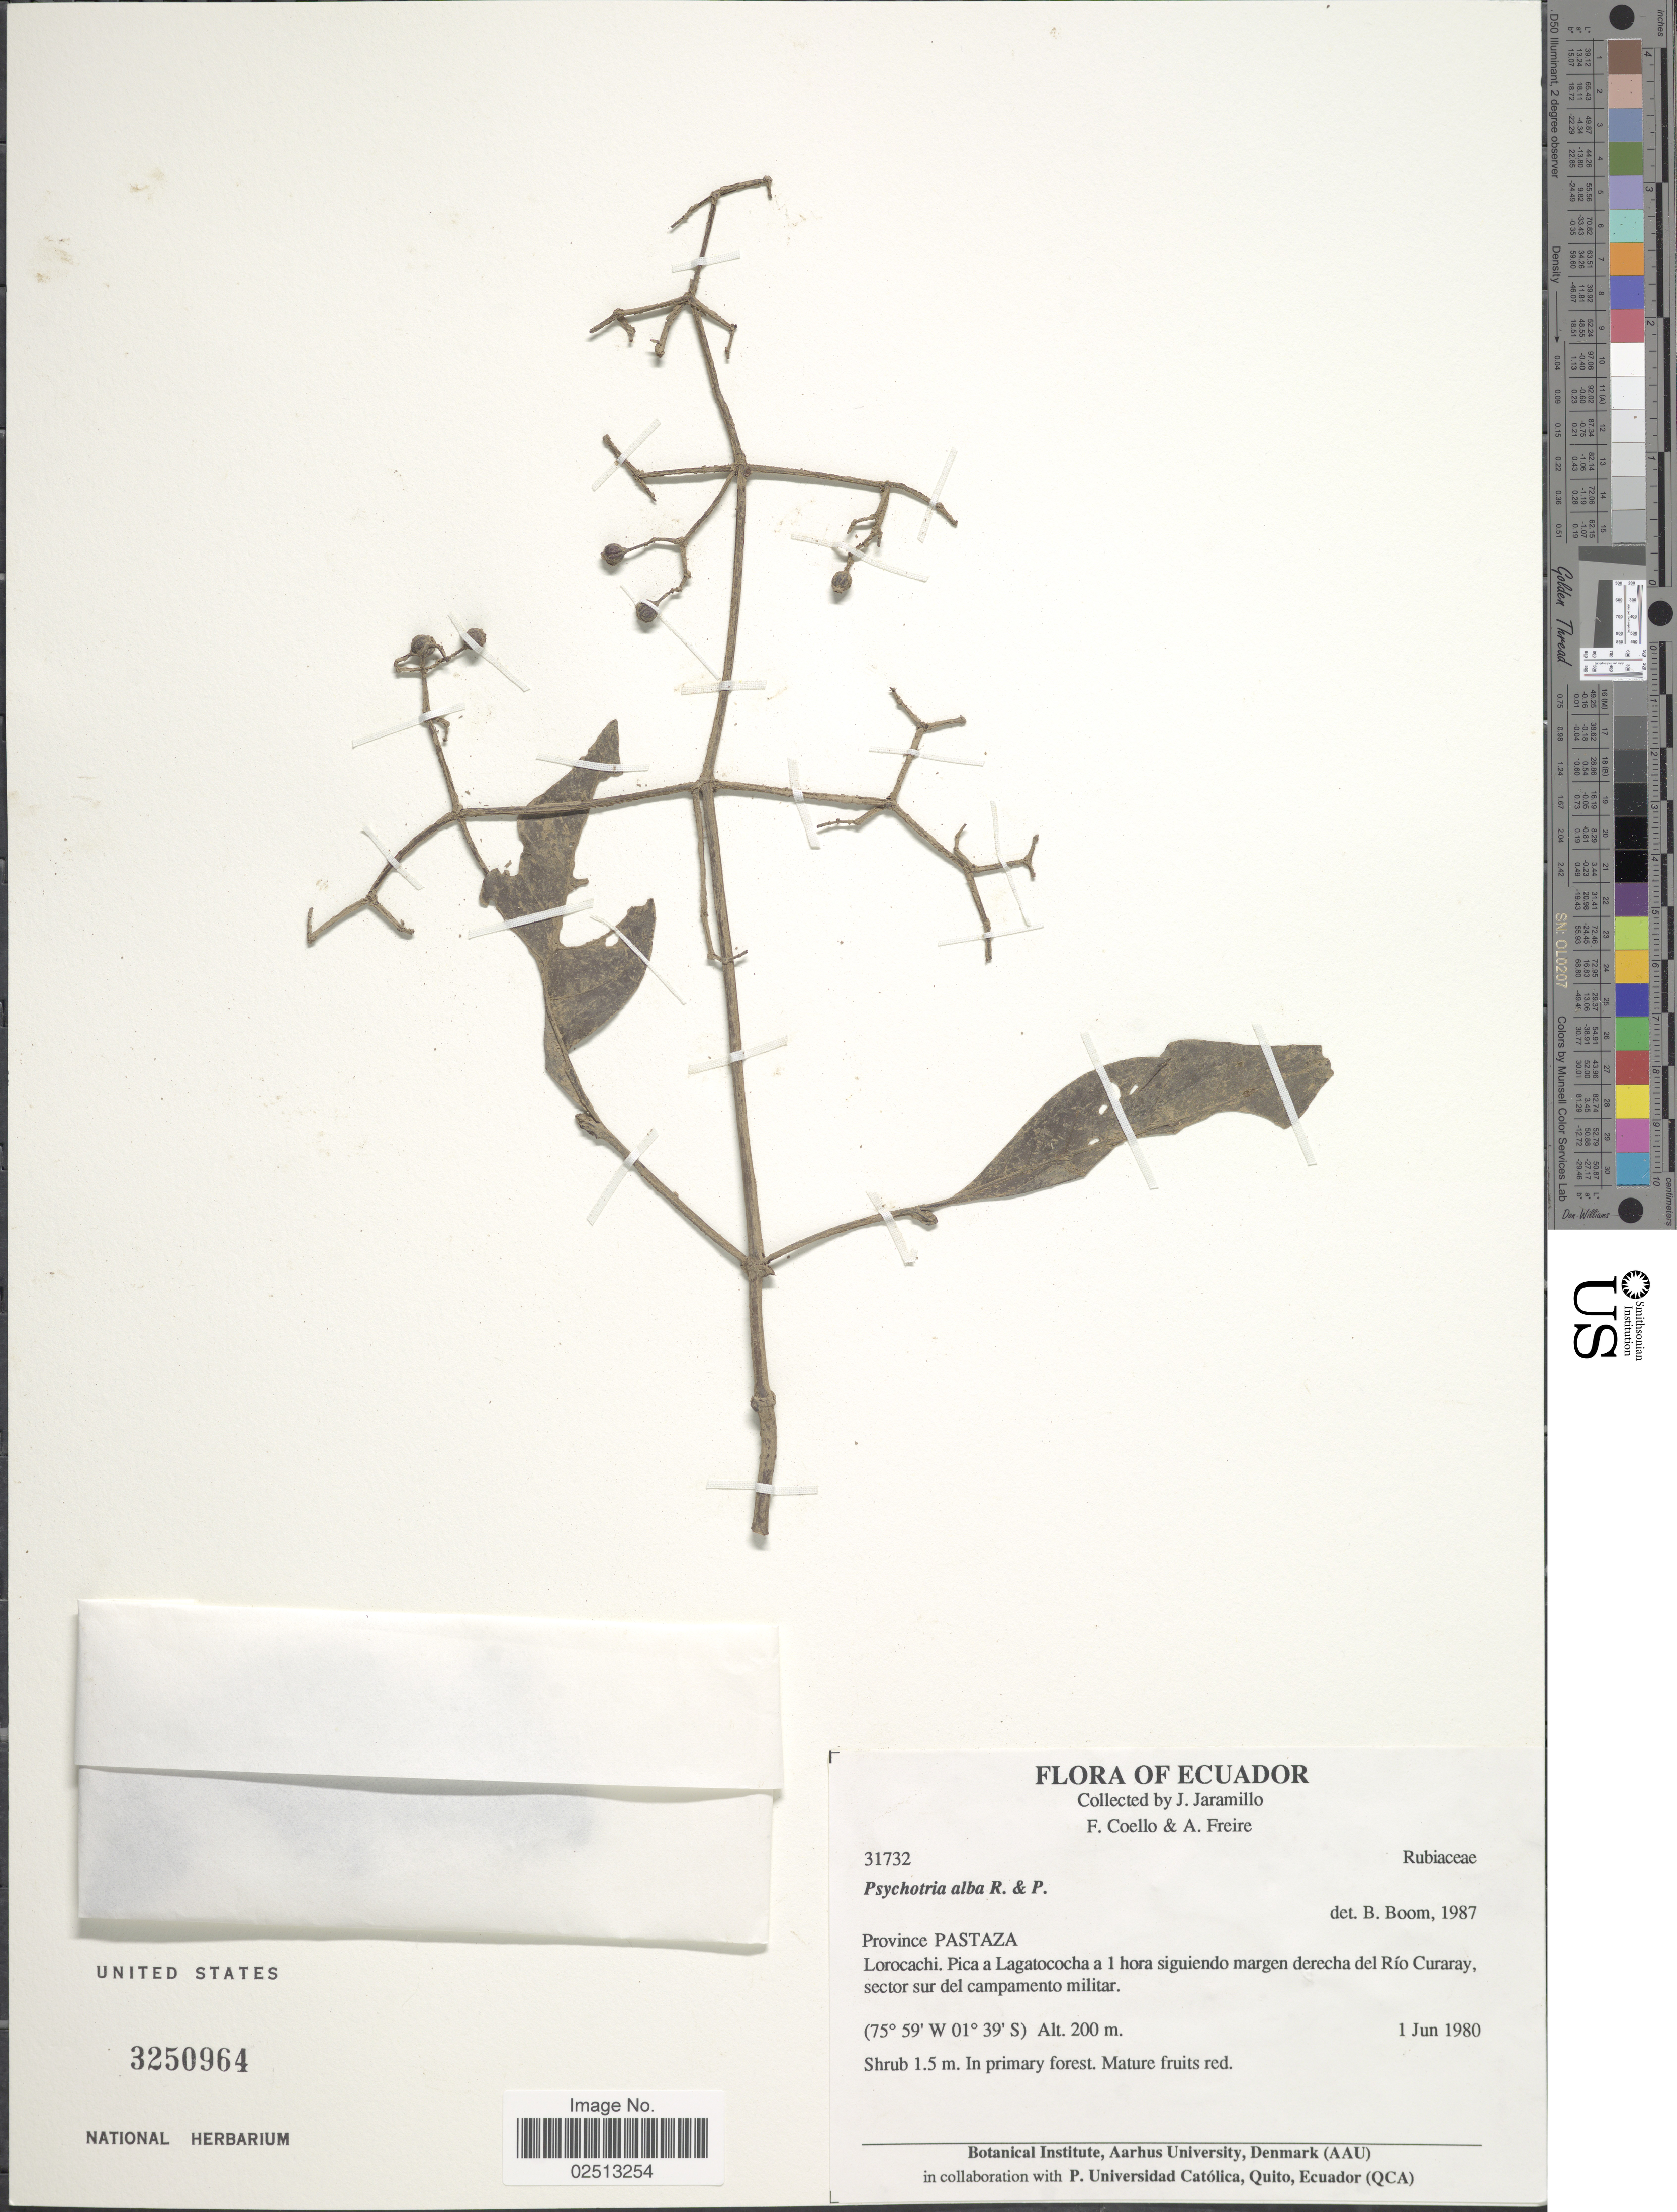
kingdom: Plantae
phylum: Tracheophyta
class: Magnoliopsida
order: Gentianales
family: Rubiaceae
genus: Psychotria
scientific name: Psychotria alba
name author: Ruiz & Pav.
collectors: J. Jaramillo, F. Coelho & A. Freire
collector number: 31732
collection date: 1980-06-01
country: Ecuador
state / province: Pastaza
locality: Province Pastaza, Lorocachi. Pica a Lagatococha a 1 hora siguiendo margen derecha del Rio Curaray sector sur del campamento militar.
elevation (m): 200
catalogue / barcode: US 3250964